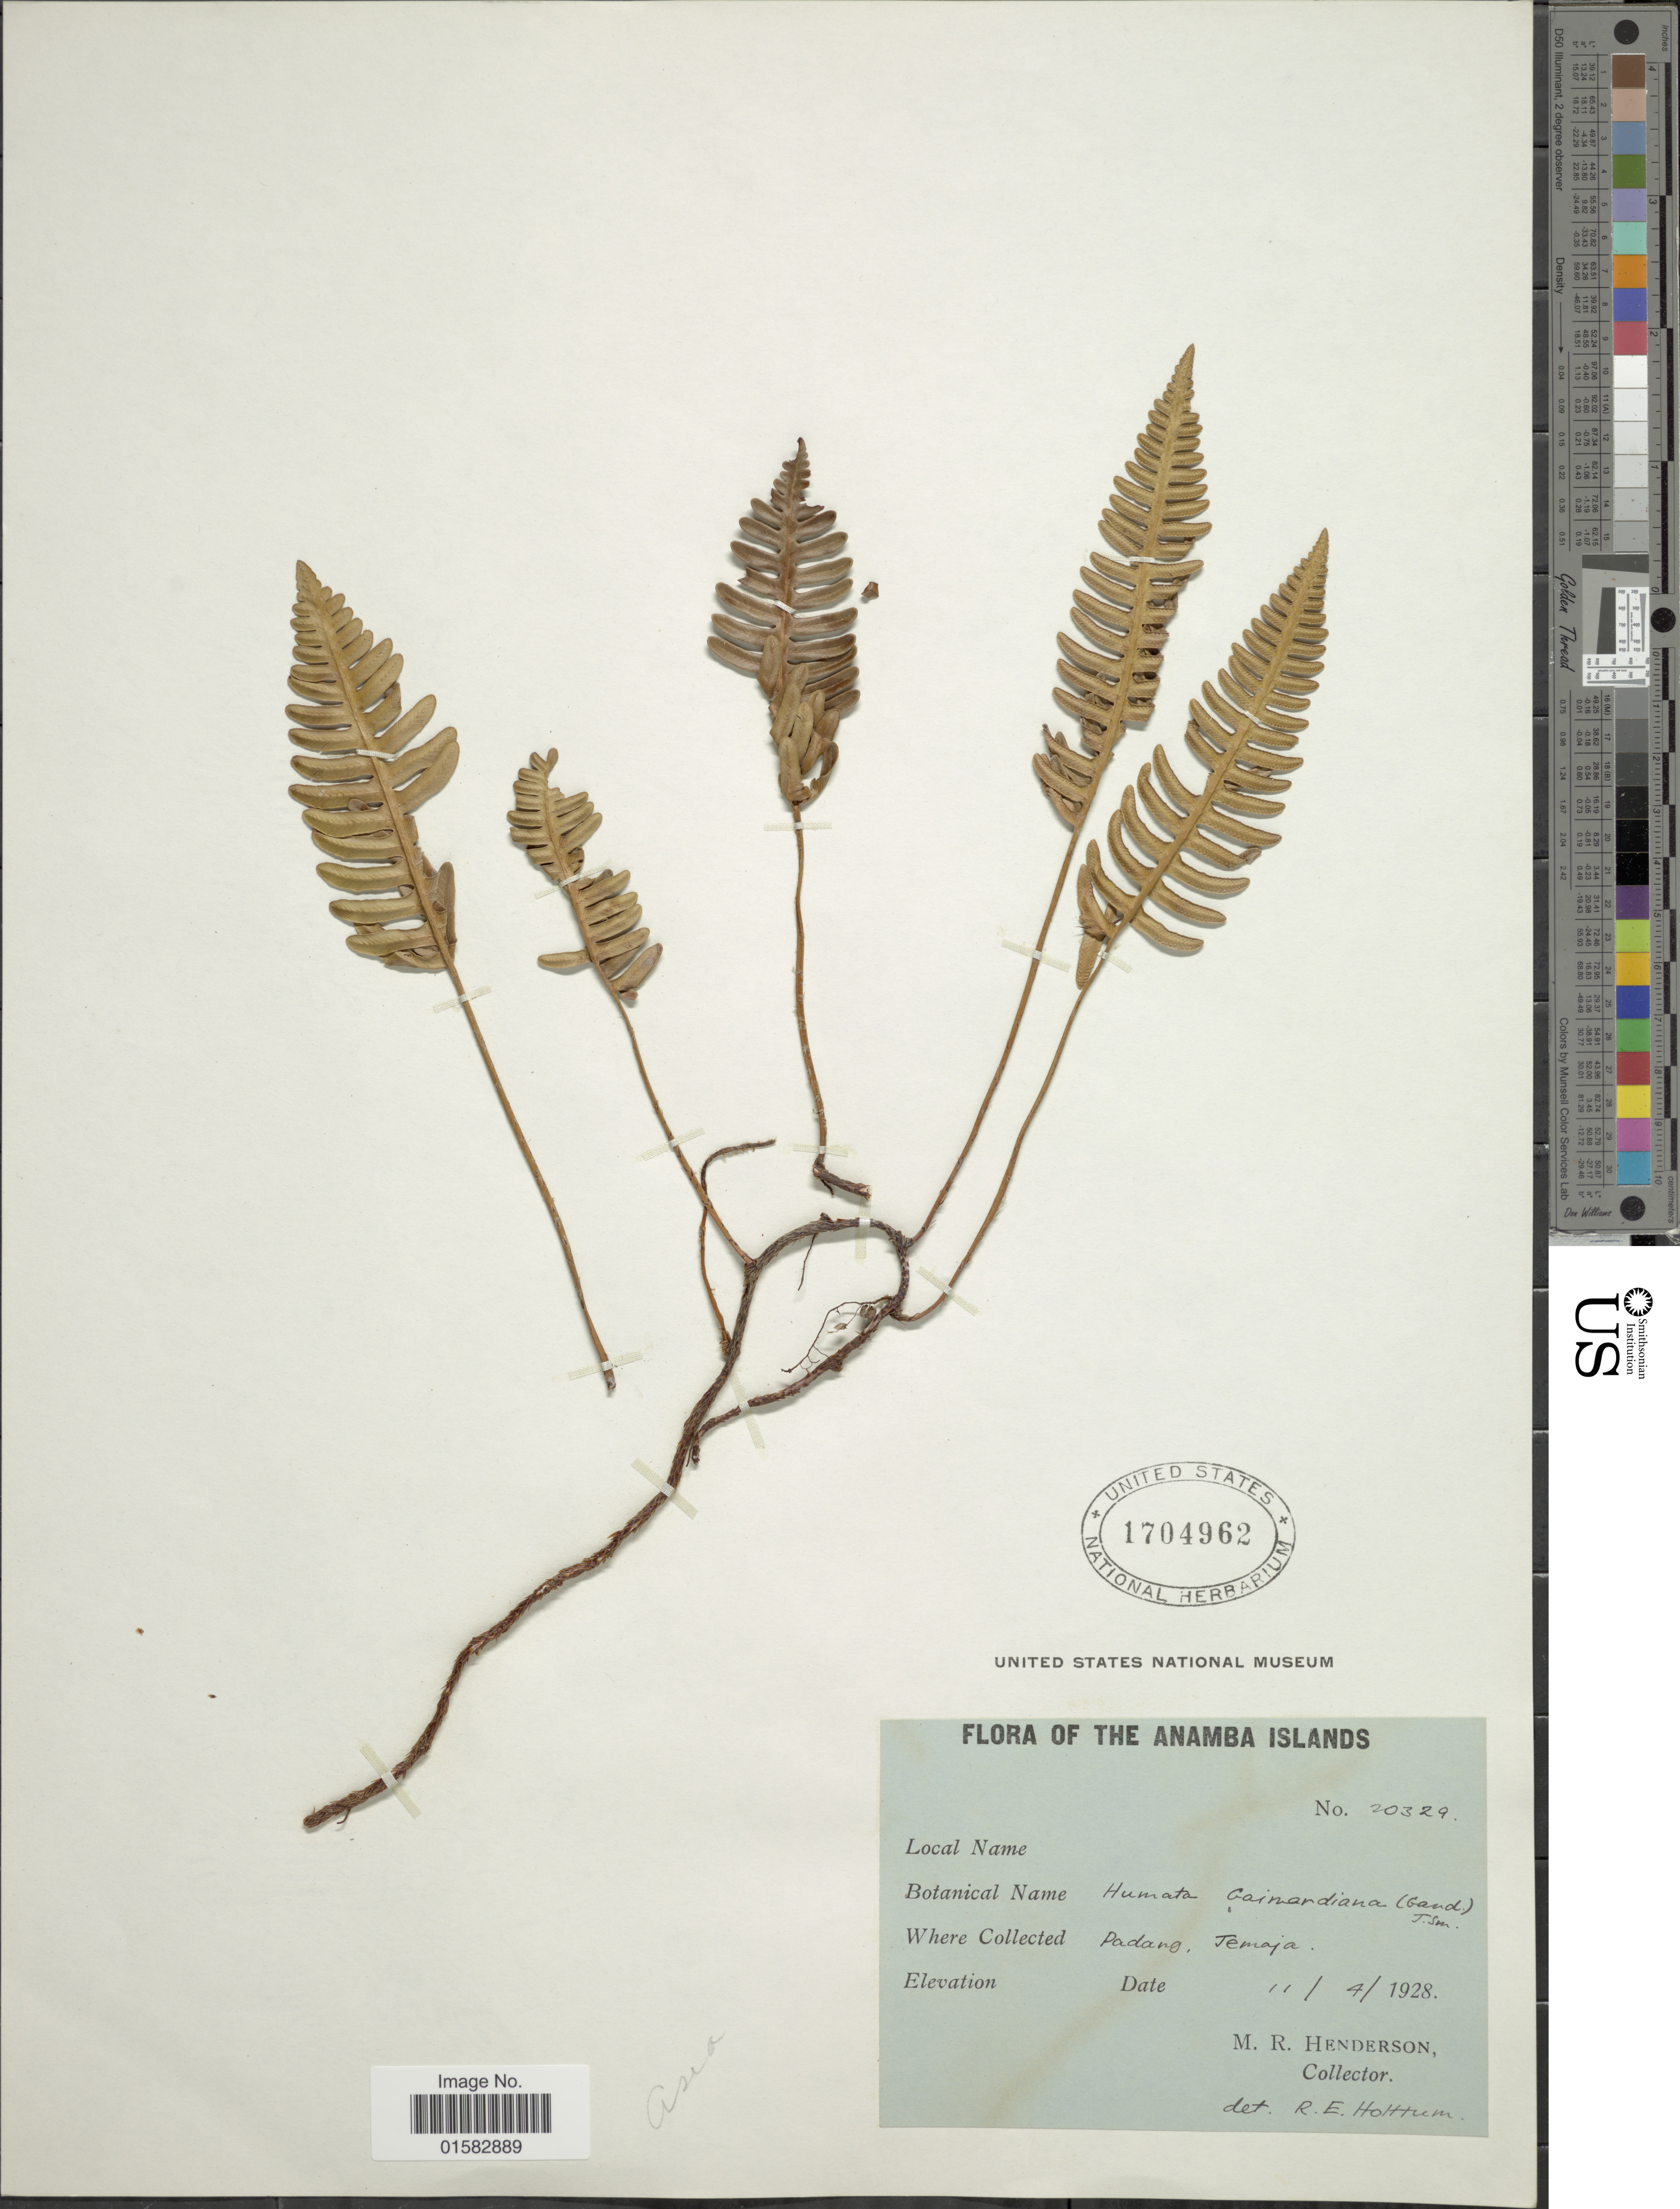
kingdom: Plantae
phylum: Tracheophyta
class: Polypodiopsida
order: Polypodiales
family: Davalliaceae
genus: Davallia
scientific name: Davallia pectinata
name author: Sm.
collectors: M. Henderson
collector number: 20329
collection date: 1928-04-11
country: Indonesia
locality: The Anamba Islands Padang, Jemaja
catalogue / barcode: US 1704962